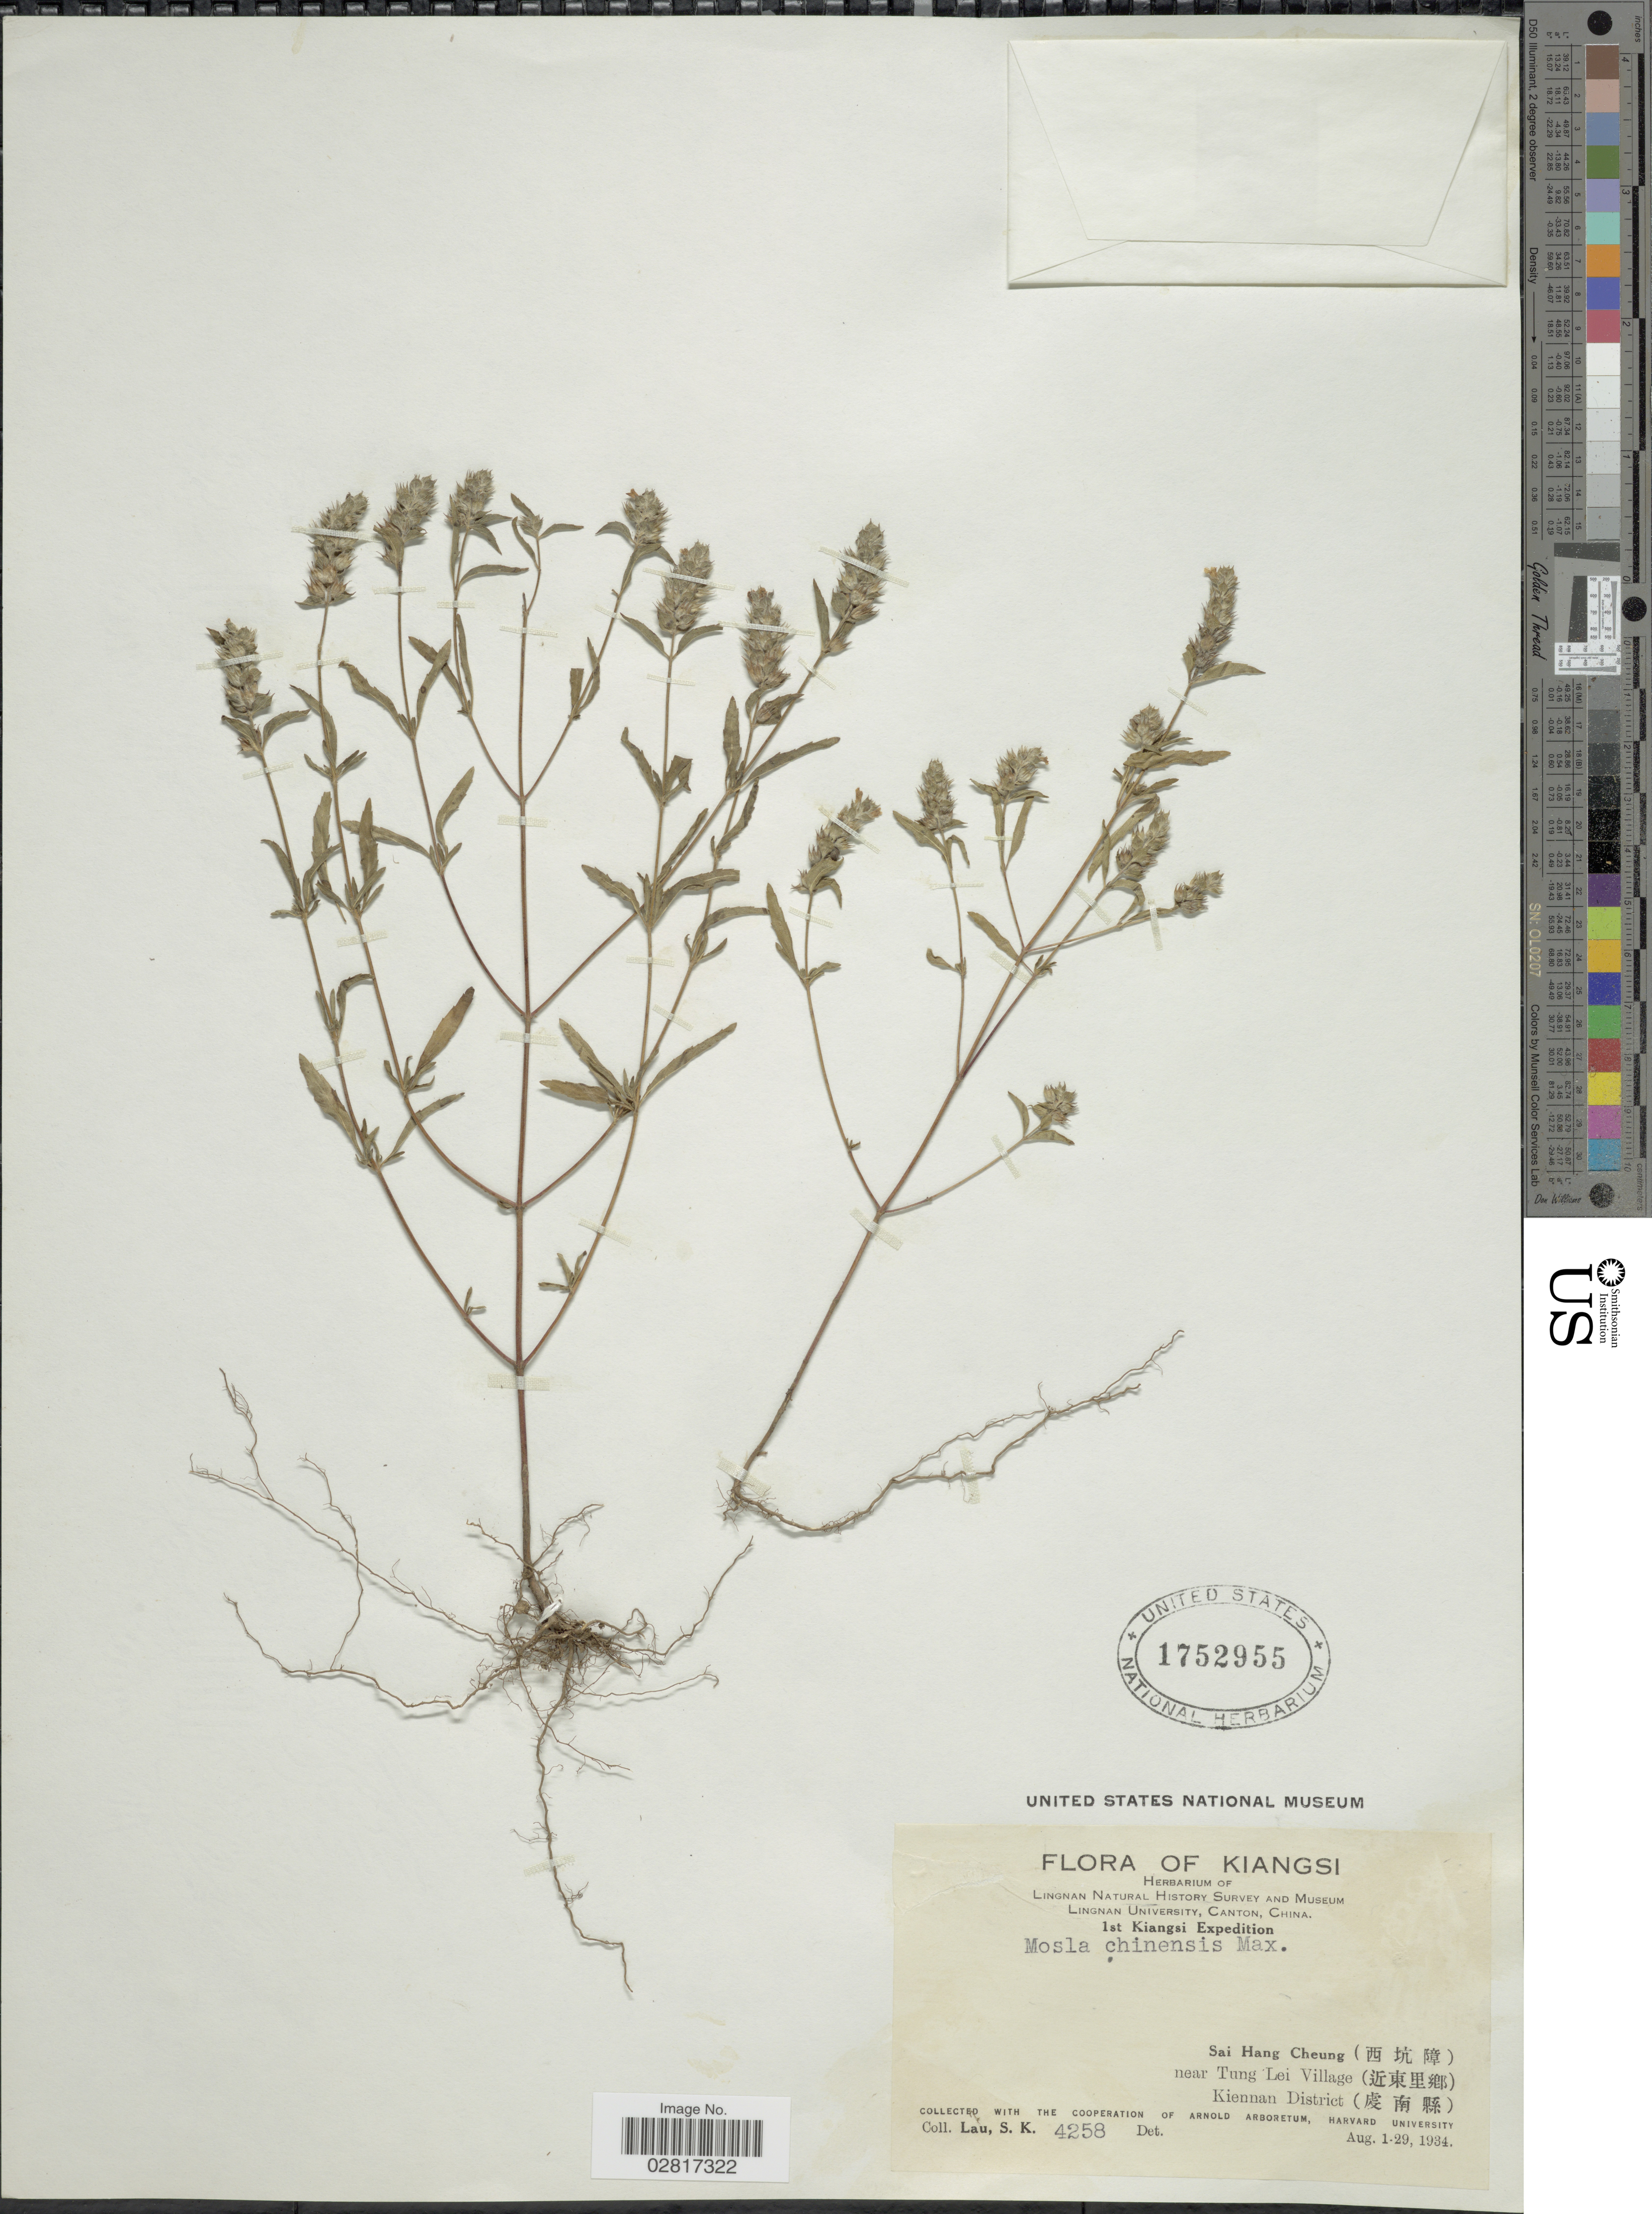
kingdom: Plantae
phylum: Tracheophyta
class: Magnoliopsida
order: Lamiales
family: Lamiaceae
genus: Mosla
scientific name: Mosla chinensis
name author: Maxim.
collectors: S. K. Lau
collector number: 4258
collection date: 1934-08-01/1934-08-29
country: China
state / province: Jiangxi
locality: Kiangsi. Sai Hang Cheung near Tung Lei Village. Kiennan District.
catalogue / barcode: US 1752955